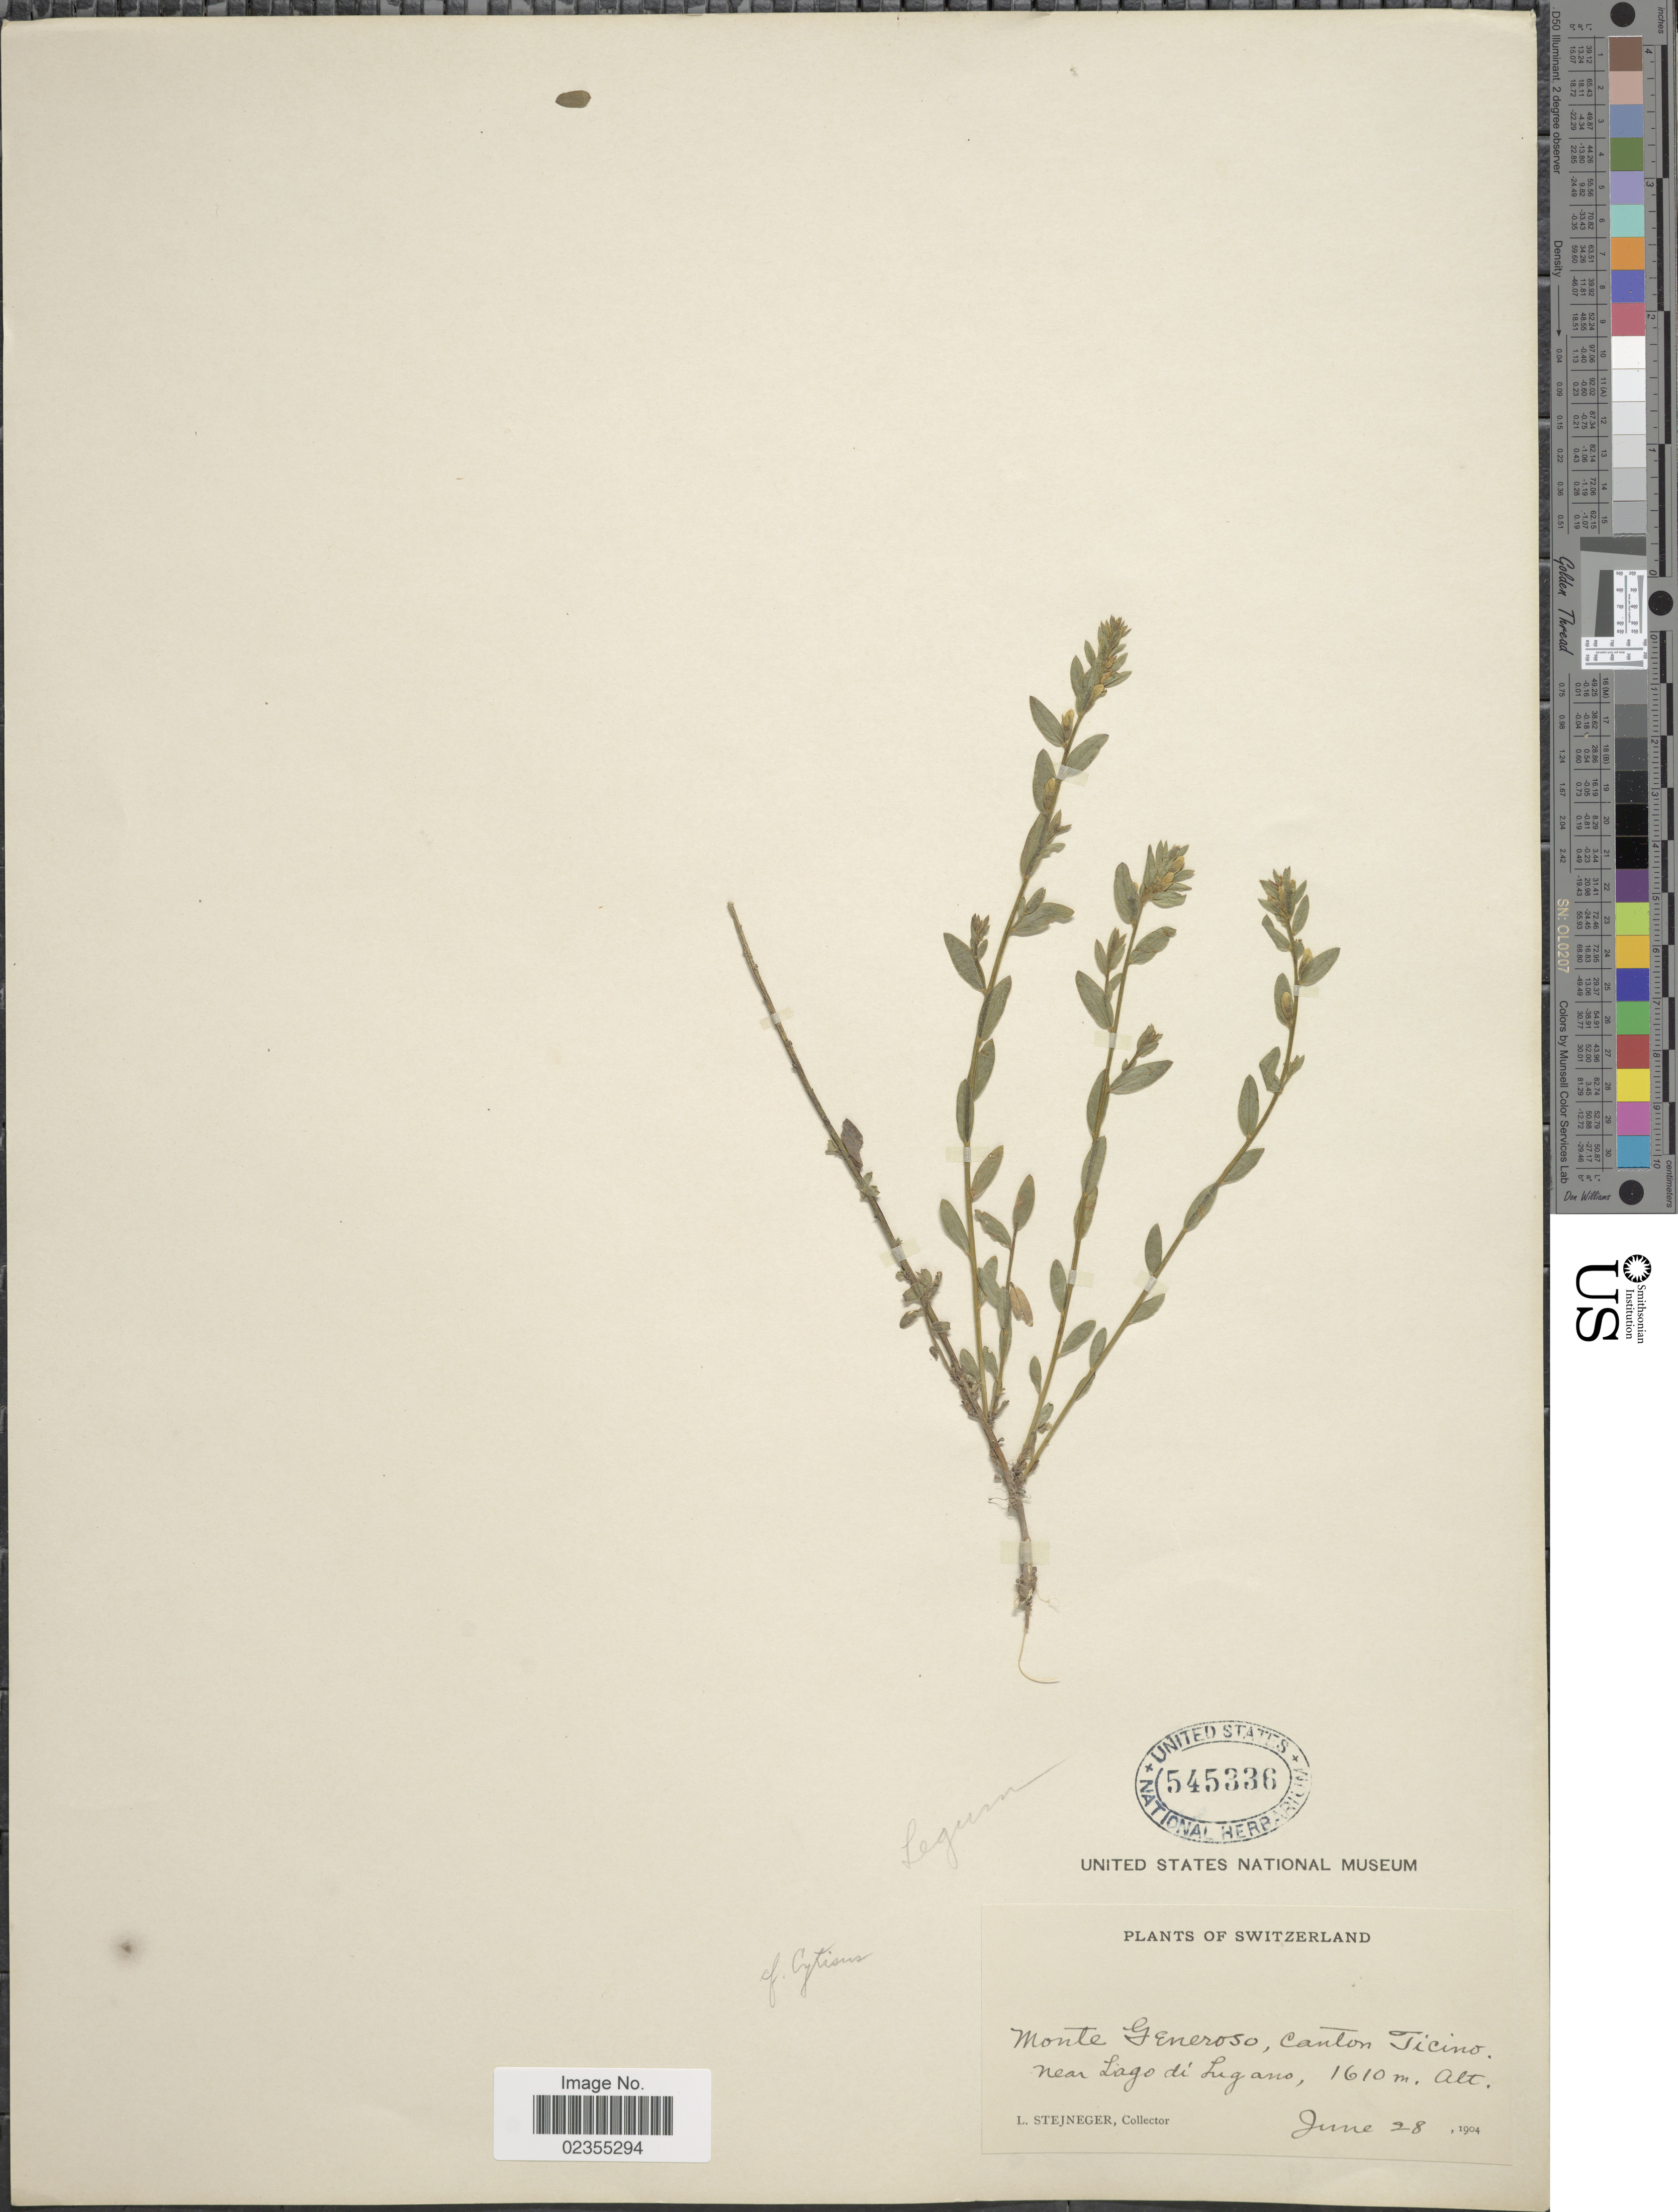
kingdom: Plantae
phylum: Tracheophyta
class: Magnoliopsida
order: Fabales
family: Fabaceae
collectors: L. Stejneger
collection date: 1904-06-28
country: Switzerland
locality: Monte Generoso, Canton Ticino, near Lago di Lugano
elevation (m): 1610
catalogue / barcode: US 545336